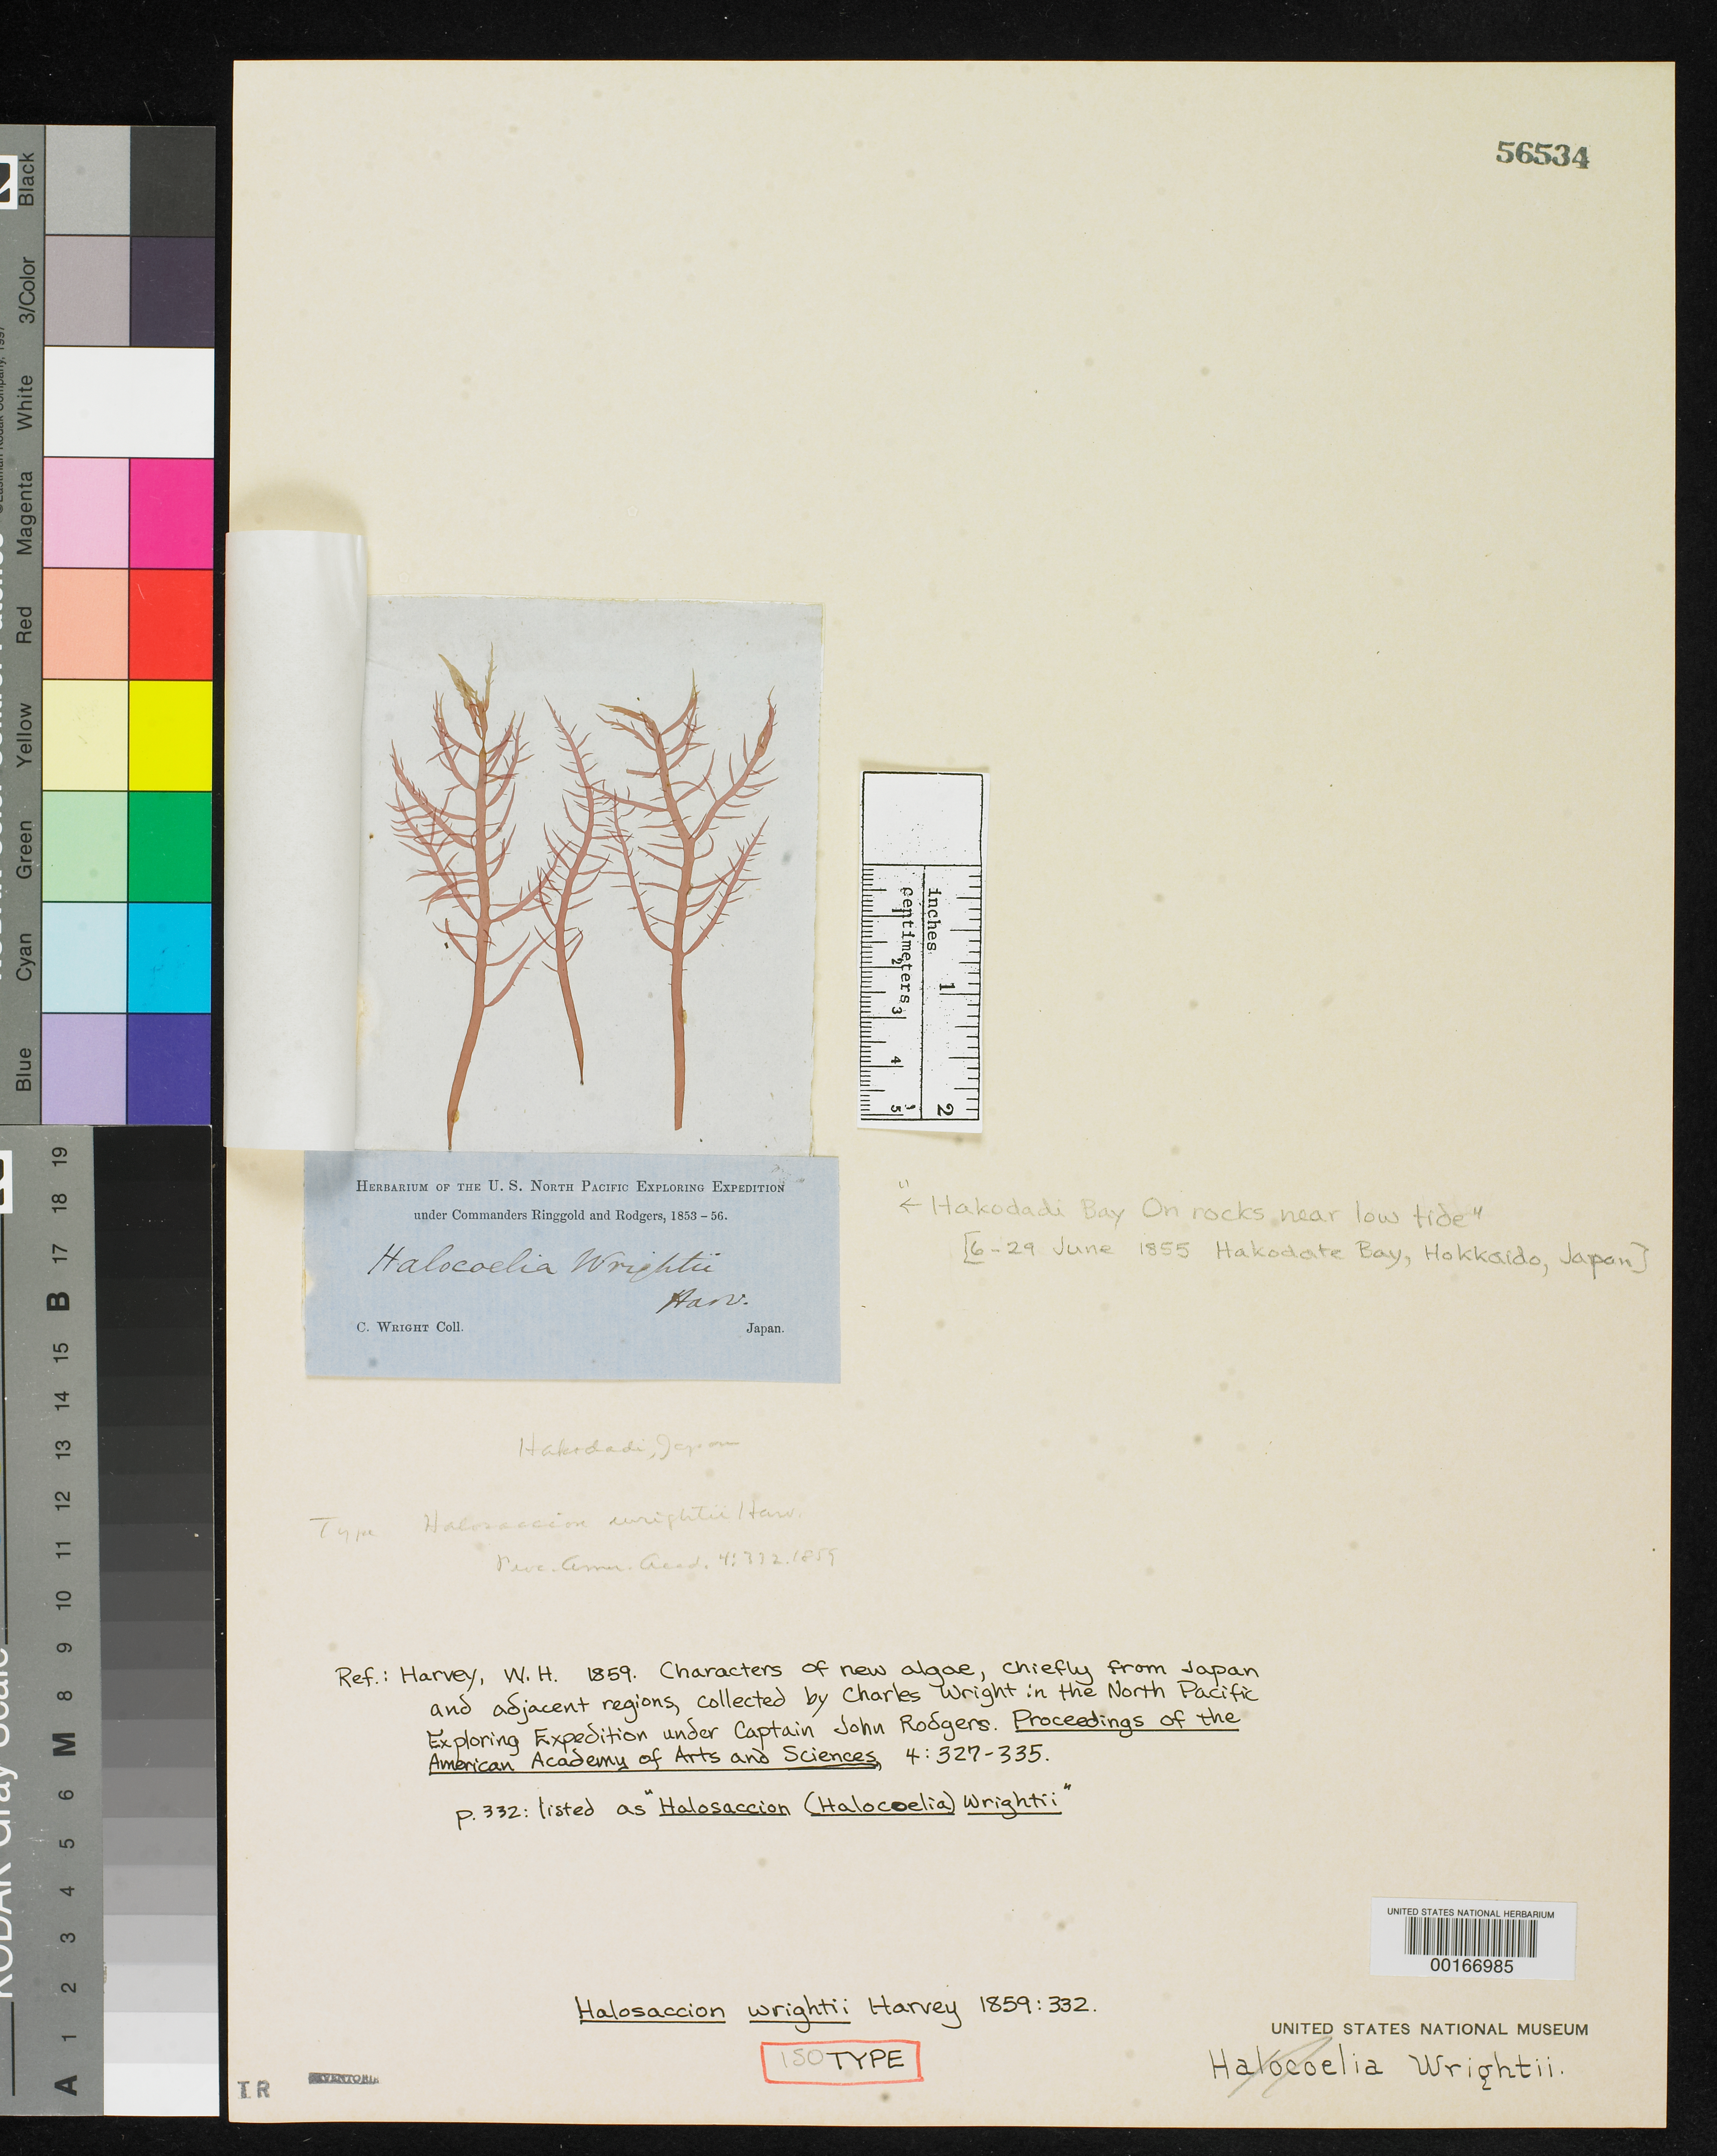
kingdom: Plantae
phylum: Rhodophyta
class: Florideophyceae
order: Palmariales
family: Palmariaceae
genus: Halosaccion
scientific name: Halosaccion wrightii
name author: Harv.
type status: Isotype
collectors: C. Wright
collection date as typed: Jun 1855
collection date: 1855-06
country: Japan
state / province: Hokkaido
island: Hokkaido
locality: Hakodate Bay (Hakodadi Bay).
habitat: On rocks near low tide.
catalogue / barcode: US 56534